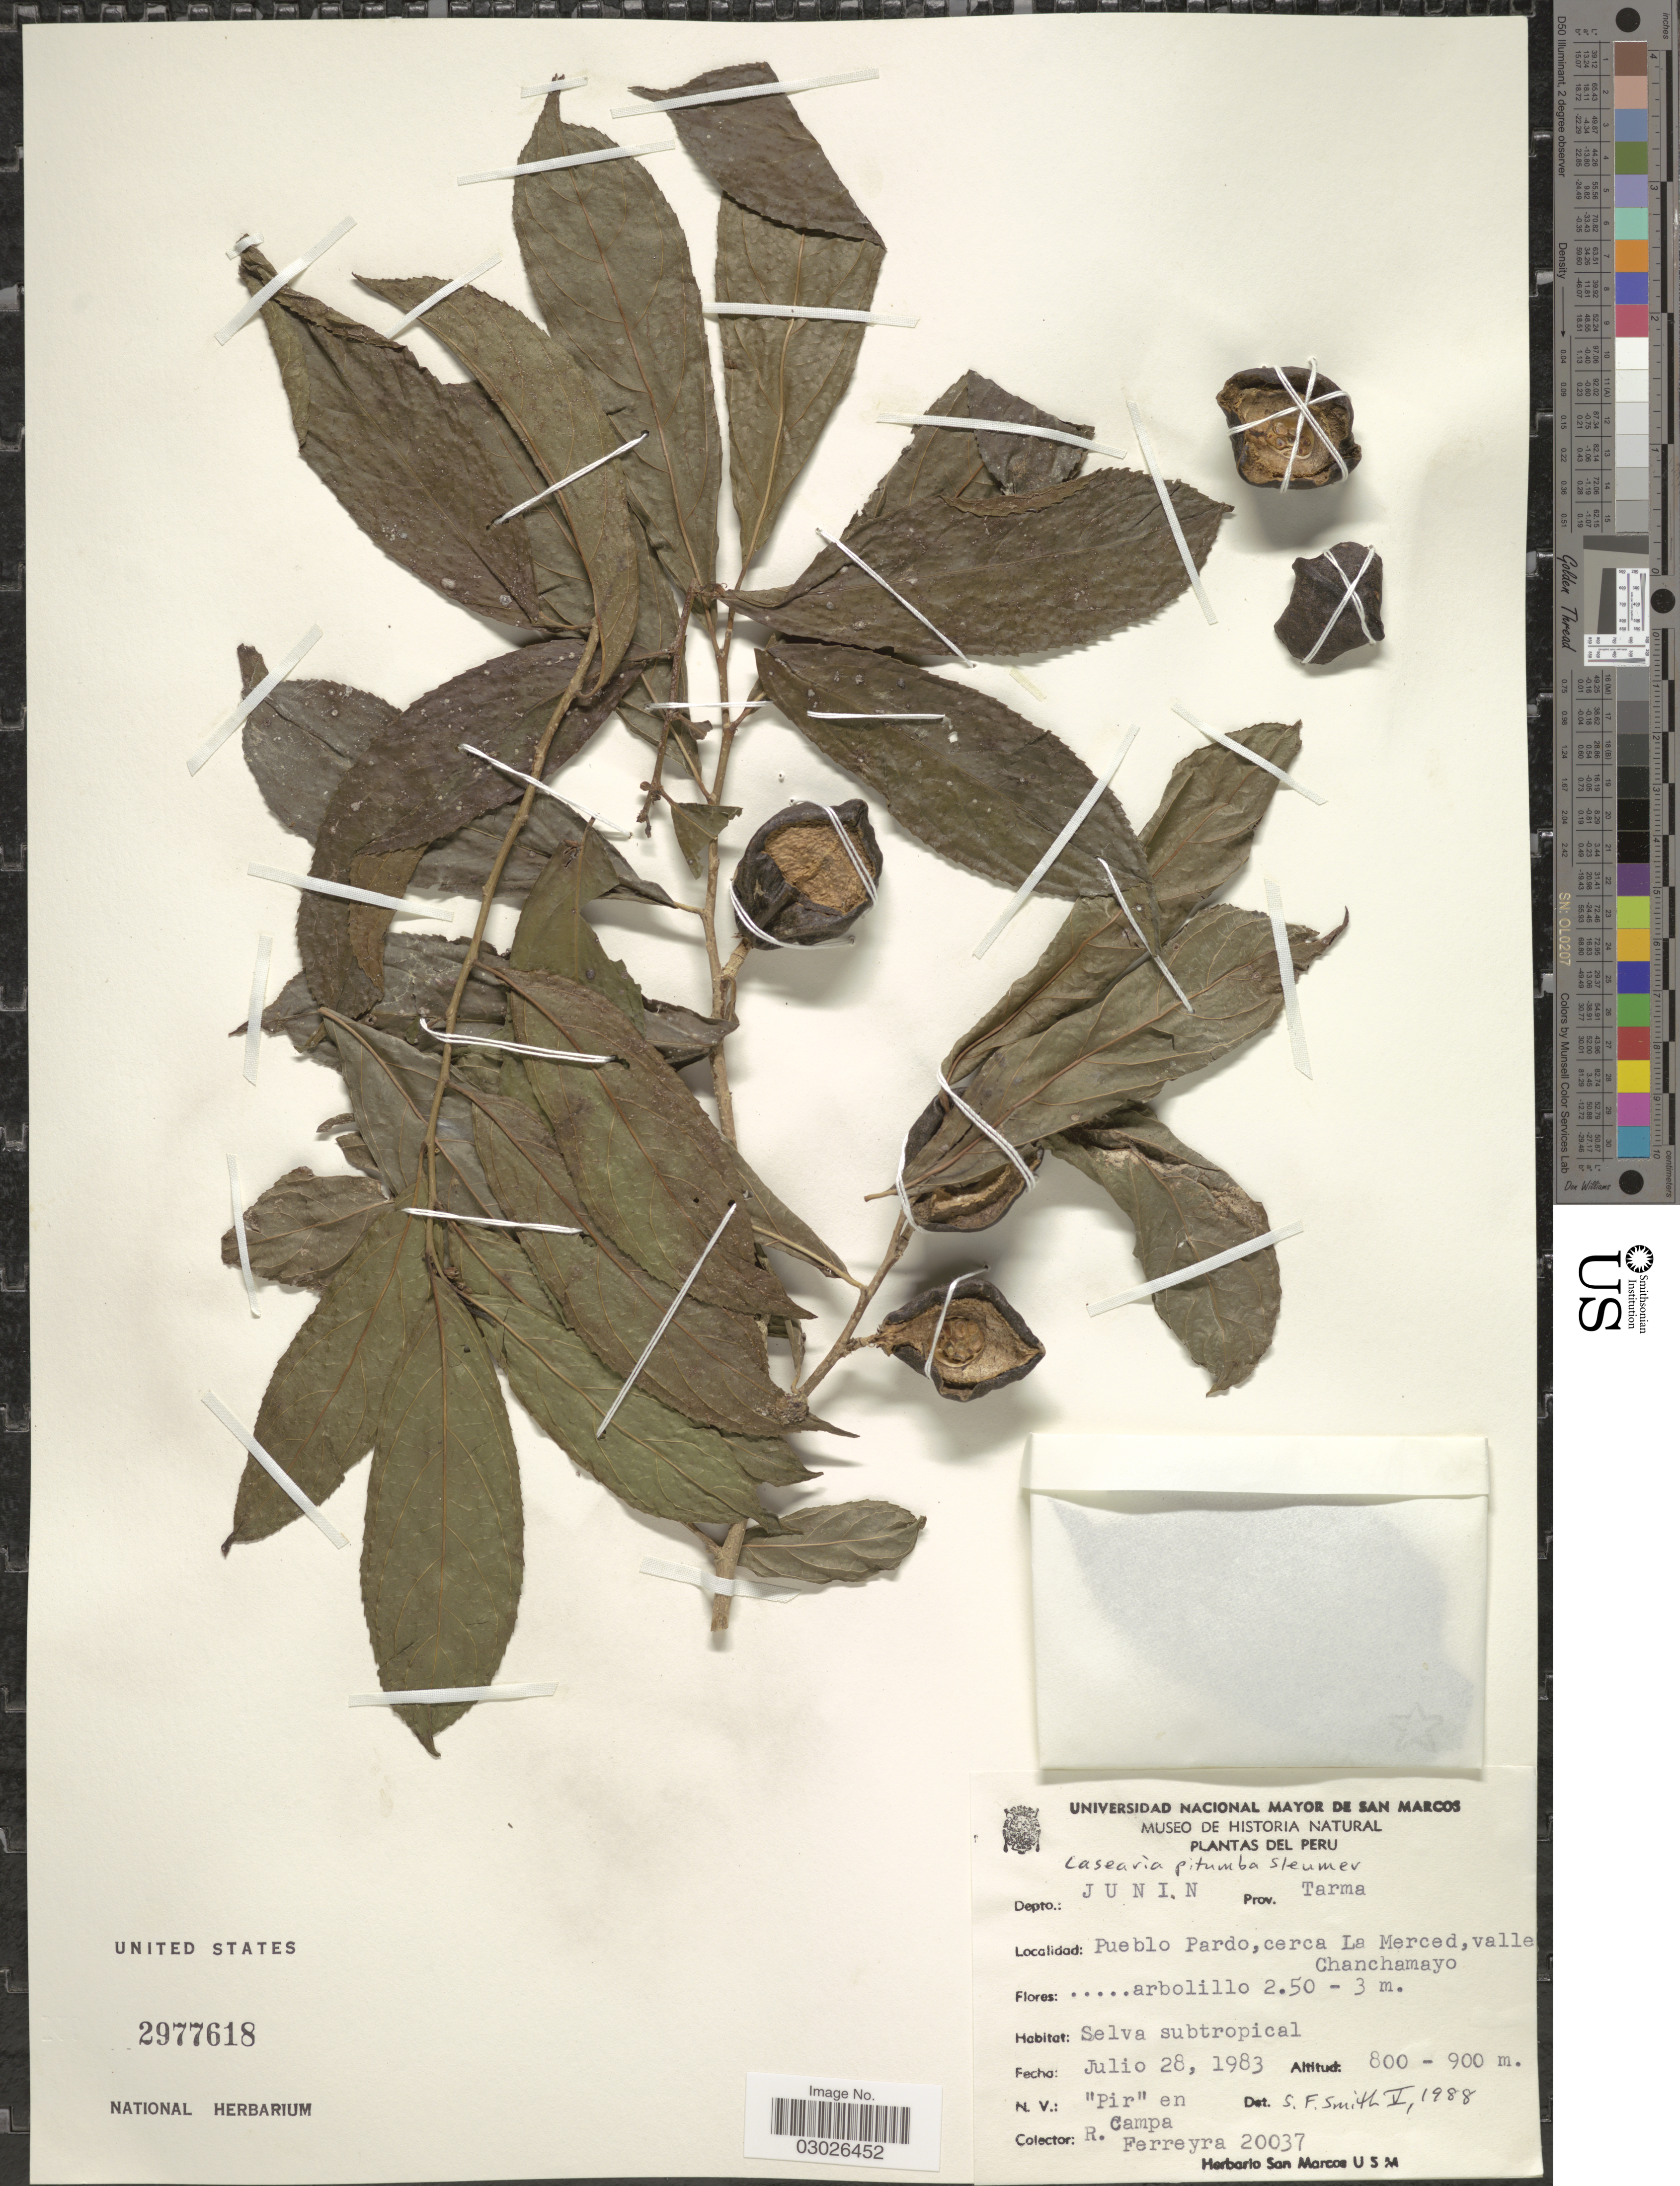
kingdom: Plantae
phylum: Tracheophyta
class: Magnoliopsida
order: Malpighiales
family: Salicaceae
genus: Casearia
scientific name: Casearia pitumba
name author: Sleumer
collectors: R. A. Ferreyra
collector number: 20037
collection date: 1983-07-28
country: Peru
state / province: Junín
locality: Depto.: Junin. Prov. Tarma. Pueblo Pardo, cerca La Merced, valle Chanchamayo.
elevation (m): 800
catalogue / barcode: US 2977618